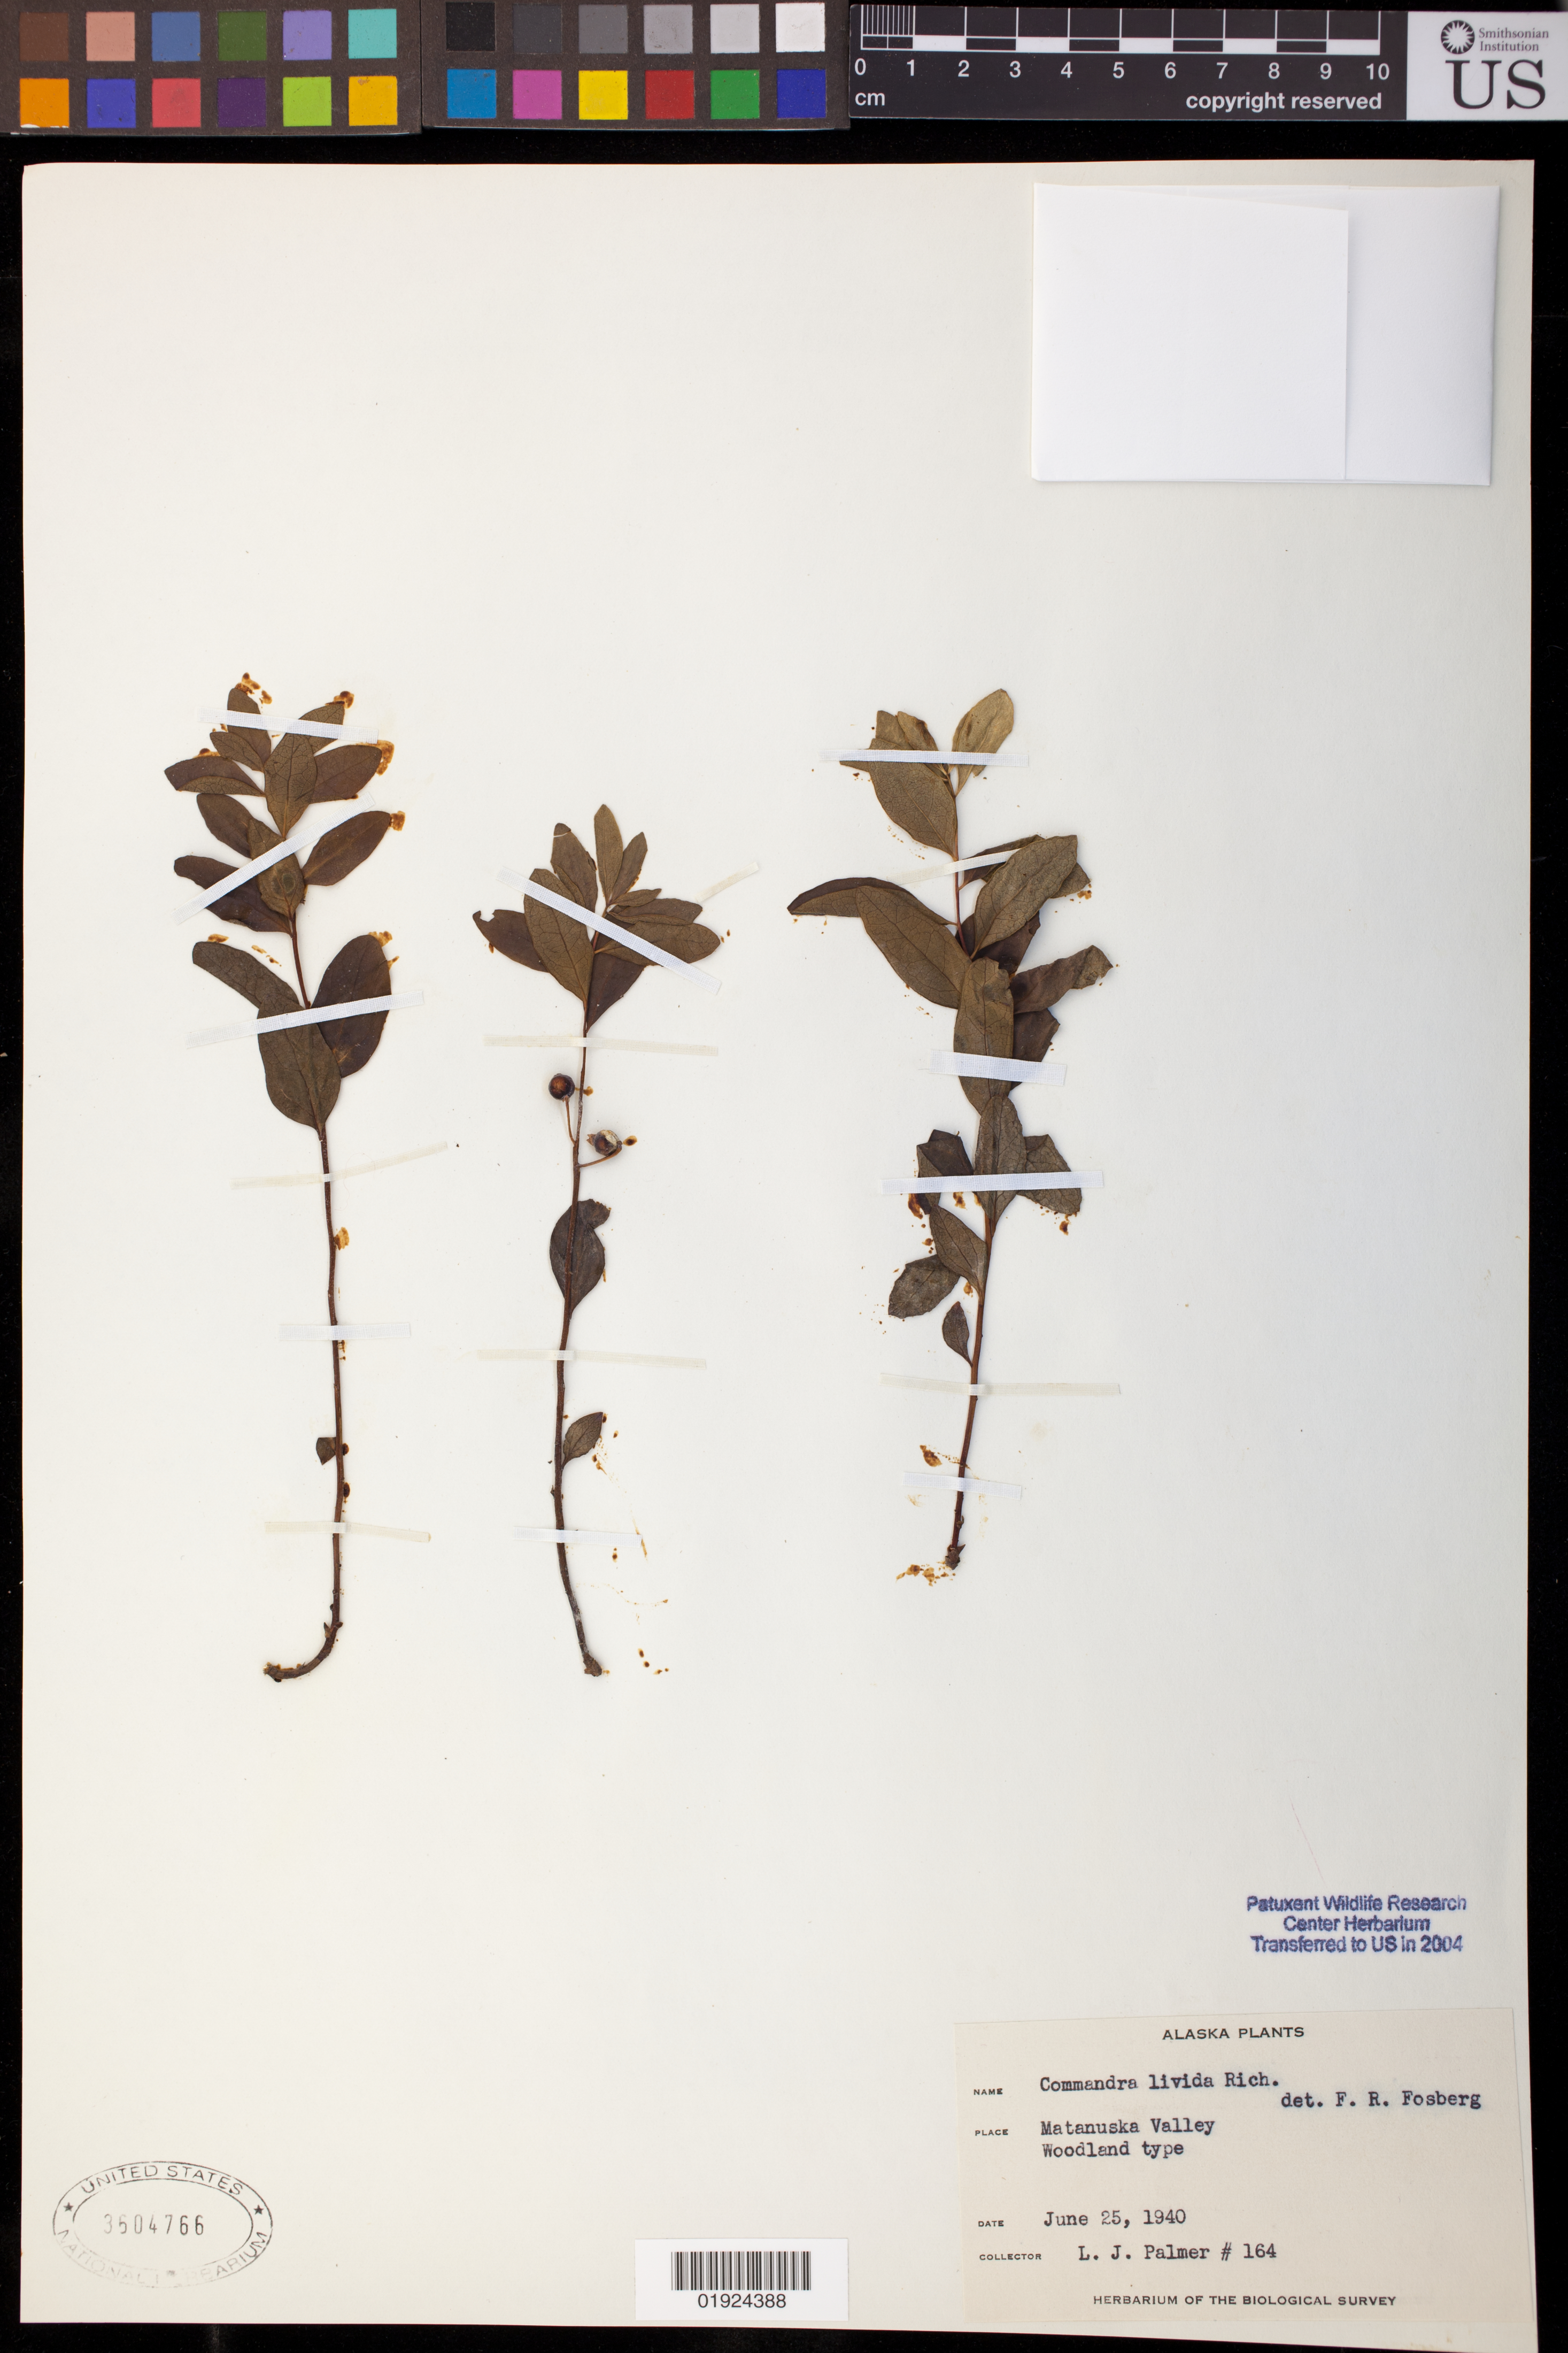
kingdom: Plantae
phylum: Tracheophyta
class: Magnoliopsida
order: Santalales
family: Comandraceae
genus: Geocaulon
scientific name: Geocaulon lividum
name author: (Richardson) Fernald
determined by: Strong, Mark T., (BOT), Smithsonian Institution - National Museum of Natural History (UNITED STATES)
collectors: L. J. Palmer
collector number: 164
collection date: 1940-06-25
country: United States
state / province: Alaska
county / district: Matanuska-Susitna Borough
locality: Matanuska Valley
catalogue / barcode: US 3504766